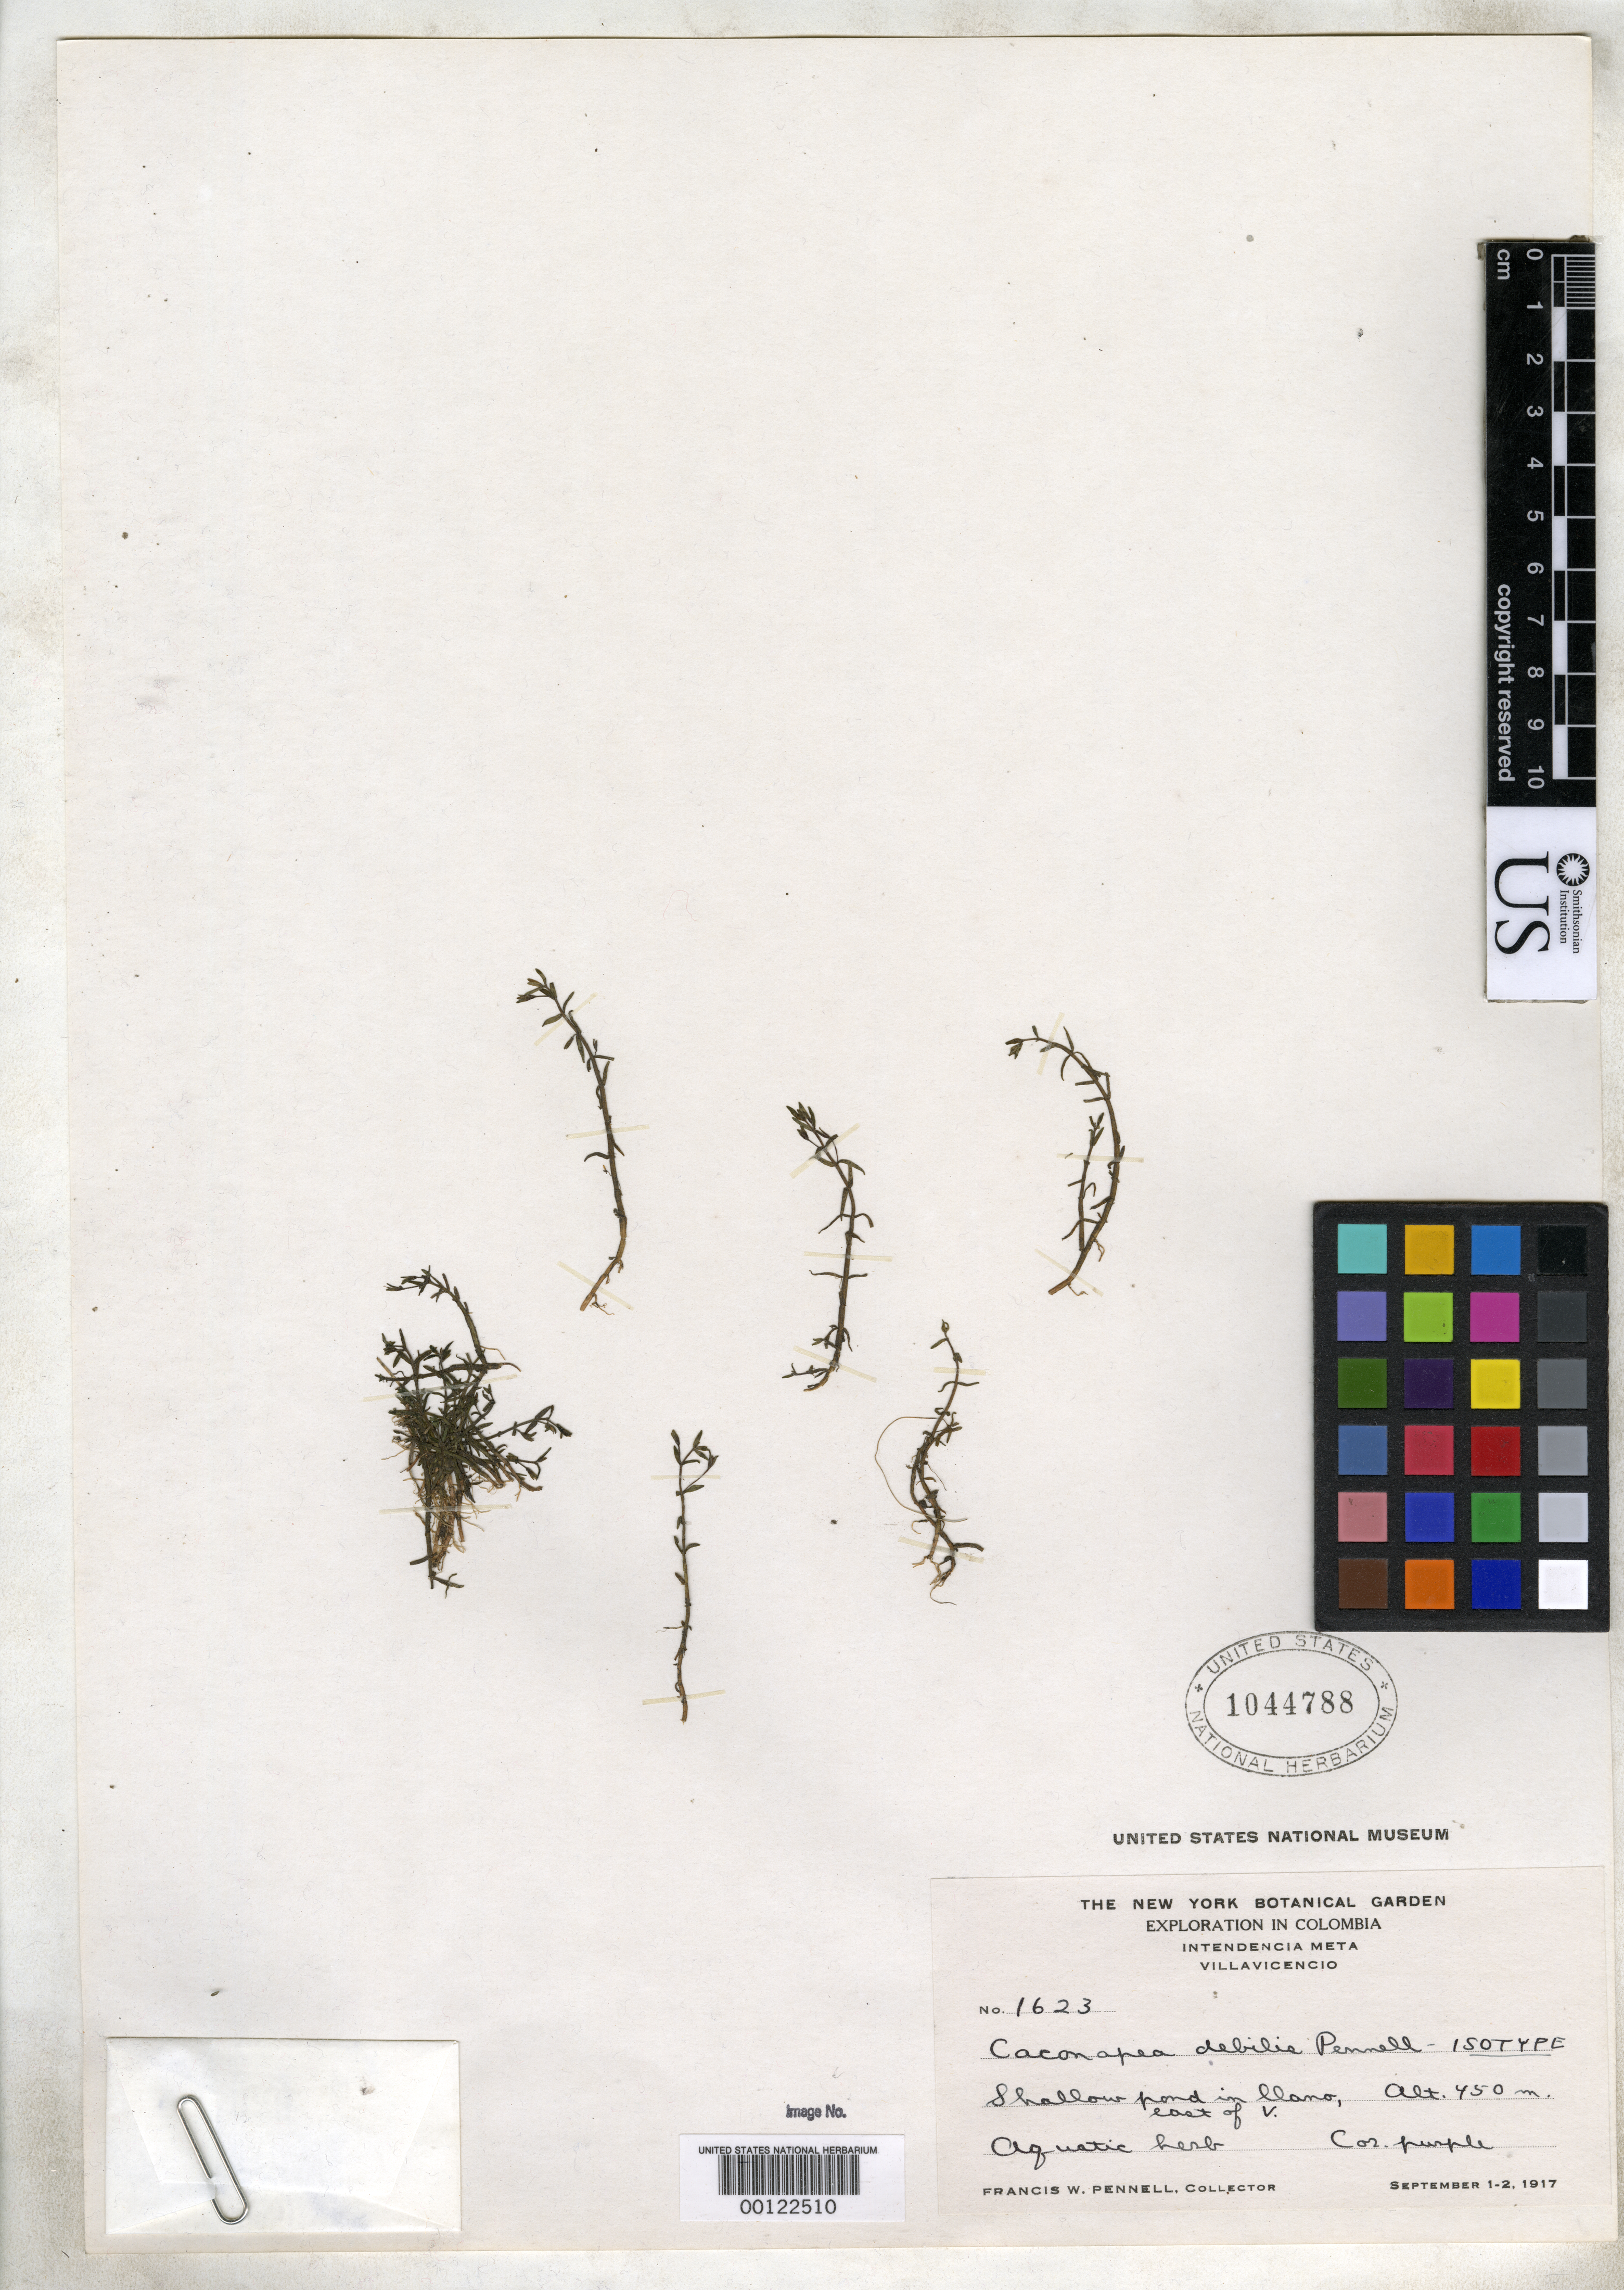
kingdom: Plantae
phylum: Tracheophyta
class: Magnoliopsida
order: Lamiales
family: Plantaginaceae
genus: Caconapea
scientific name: Caconapea debilis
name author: Pennell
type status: Isotype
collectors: F. W. Pennell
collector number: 1623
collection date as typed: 02 Sep 1917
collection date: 1917-09-02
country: Colombia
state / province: Meta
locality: Villa Vicencia.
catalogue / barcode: US 1044788